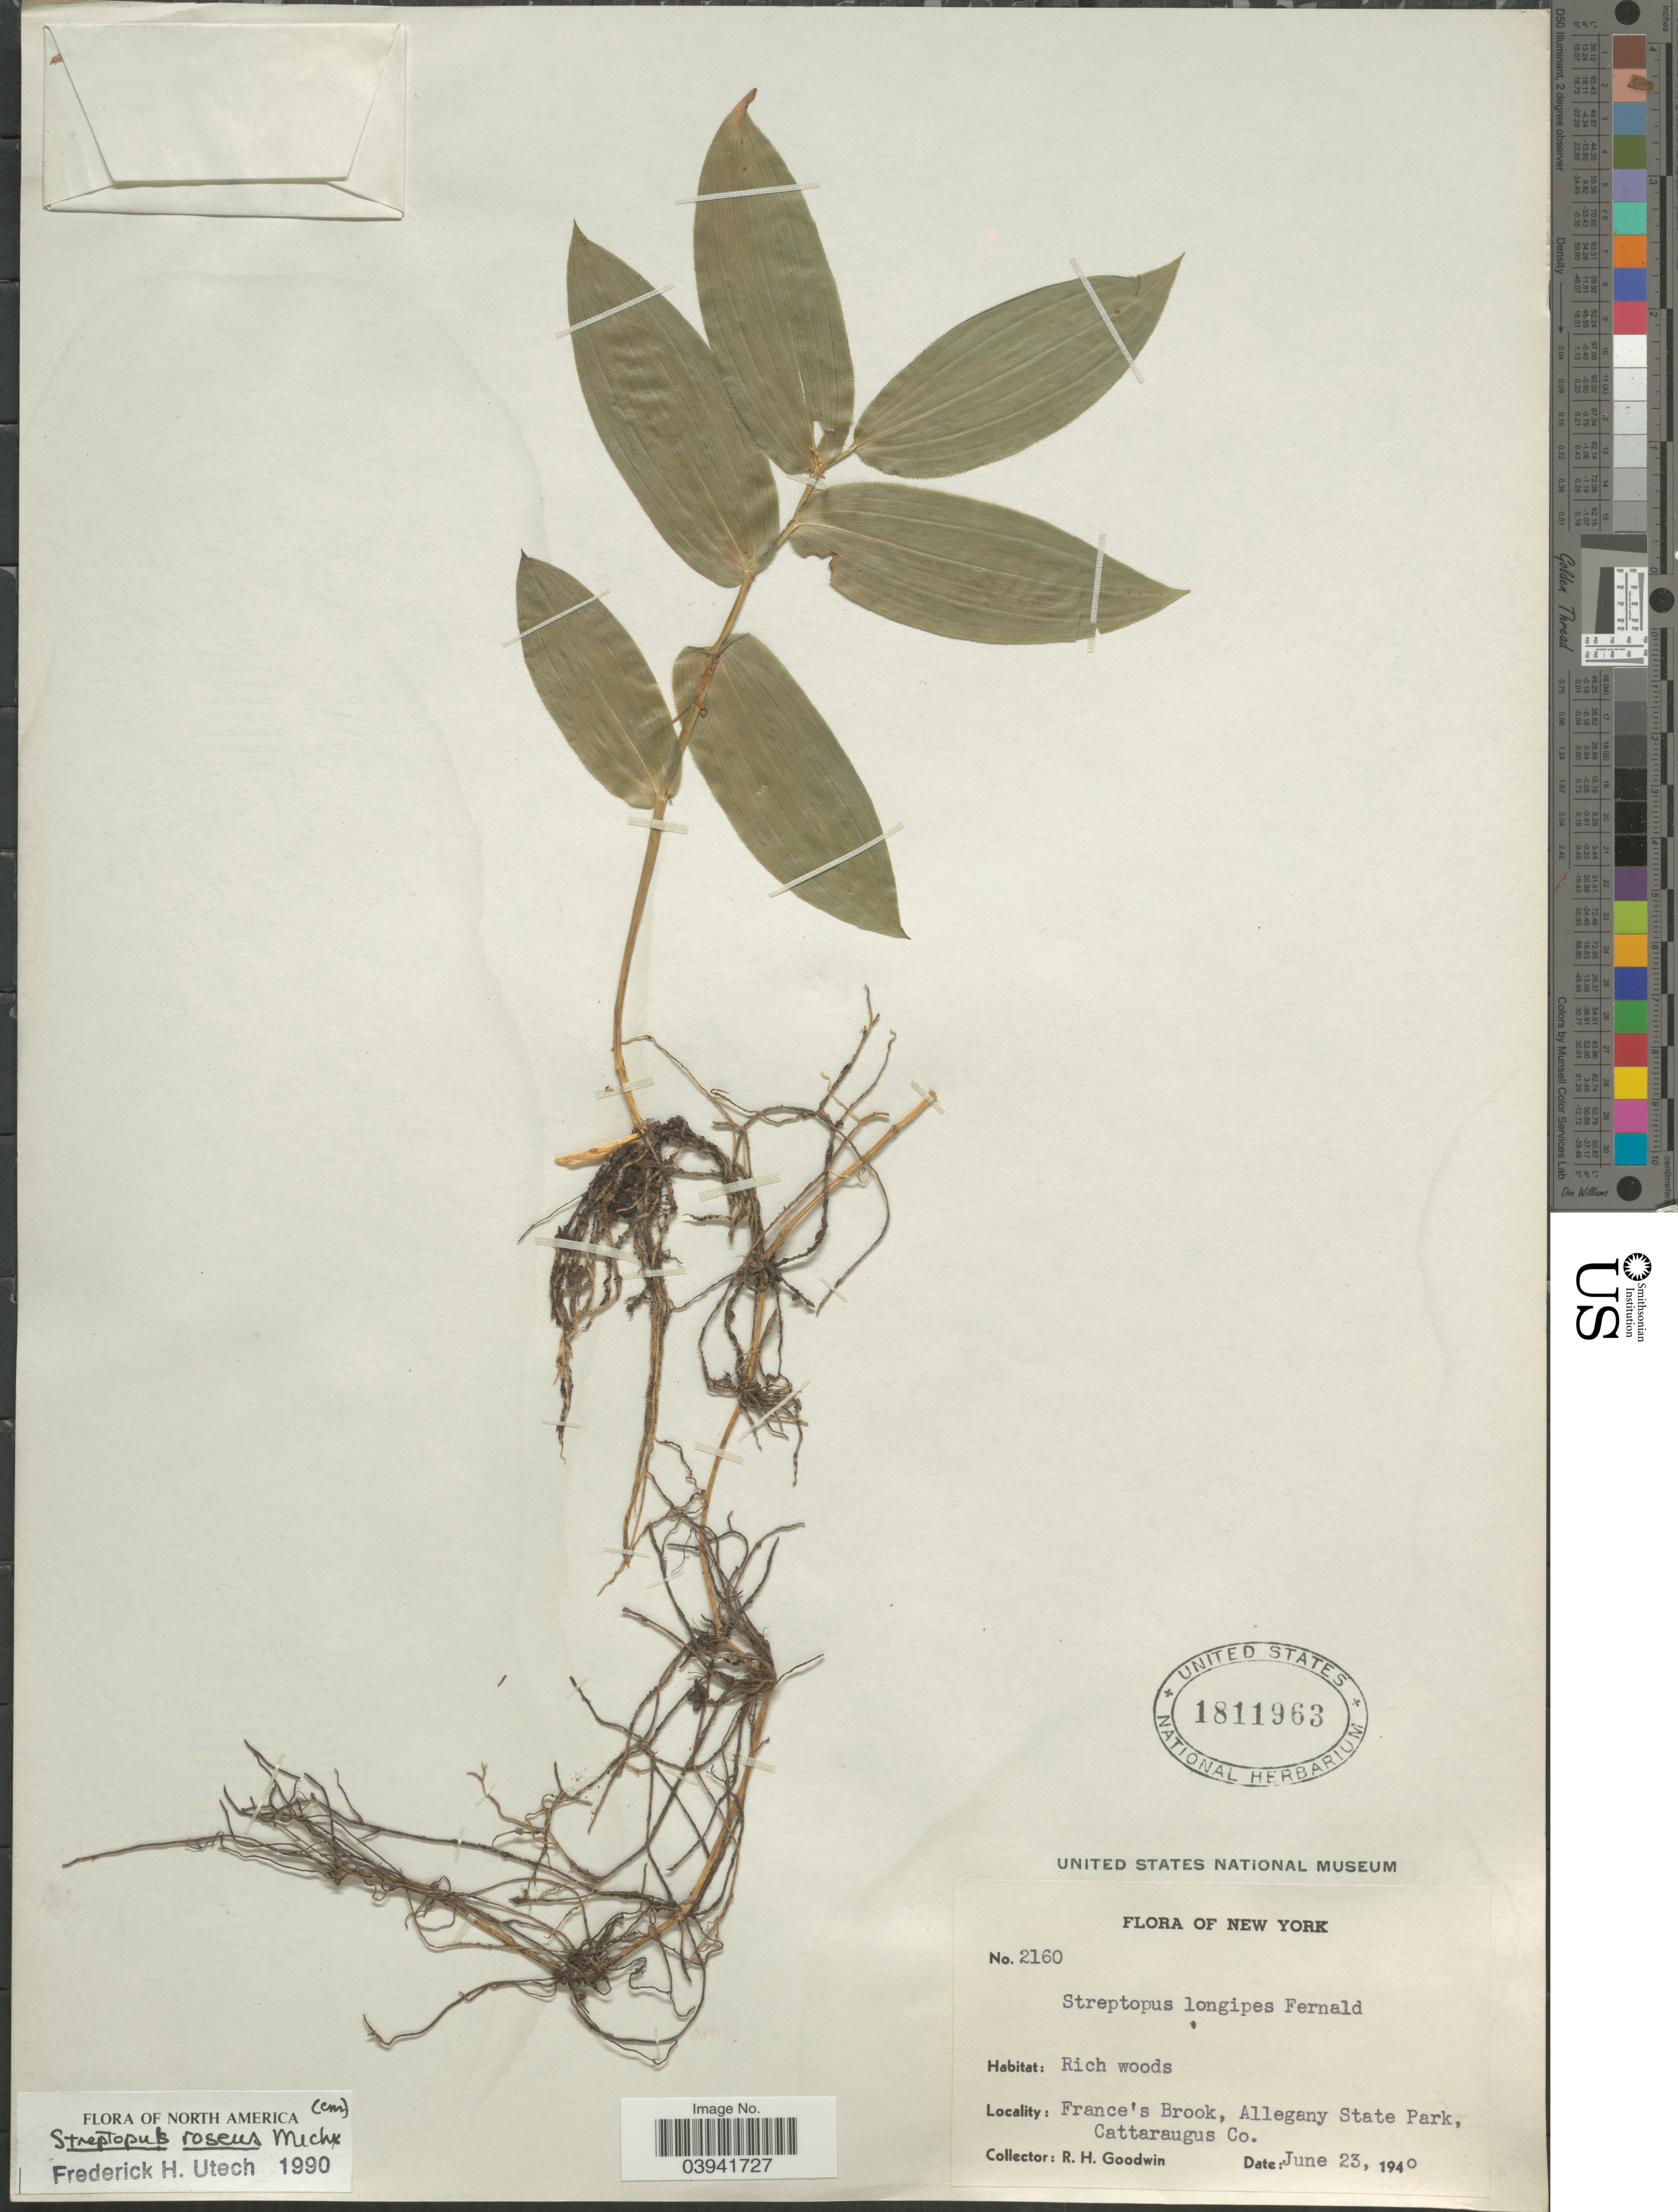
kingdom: Plantae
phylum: Tracheophyta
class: Liliopsida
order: Liliales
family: Liliaceae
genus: Streptopus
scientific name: Streptopus roseus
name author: Michx.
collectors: R. Goodwin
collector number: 2160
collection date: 1940-06-23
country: United States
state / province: New York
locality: France's Brook, Allegany State Park, Cattaraugus Co.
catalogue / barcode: US 1811963